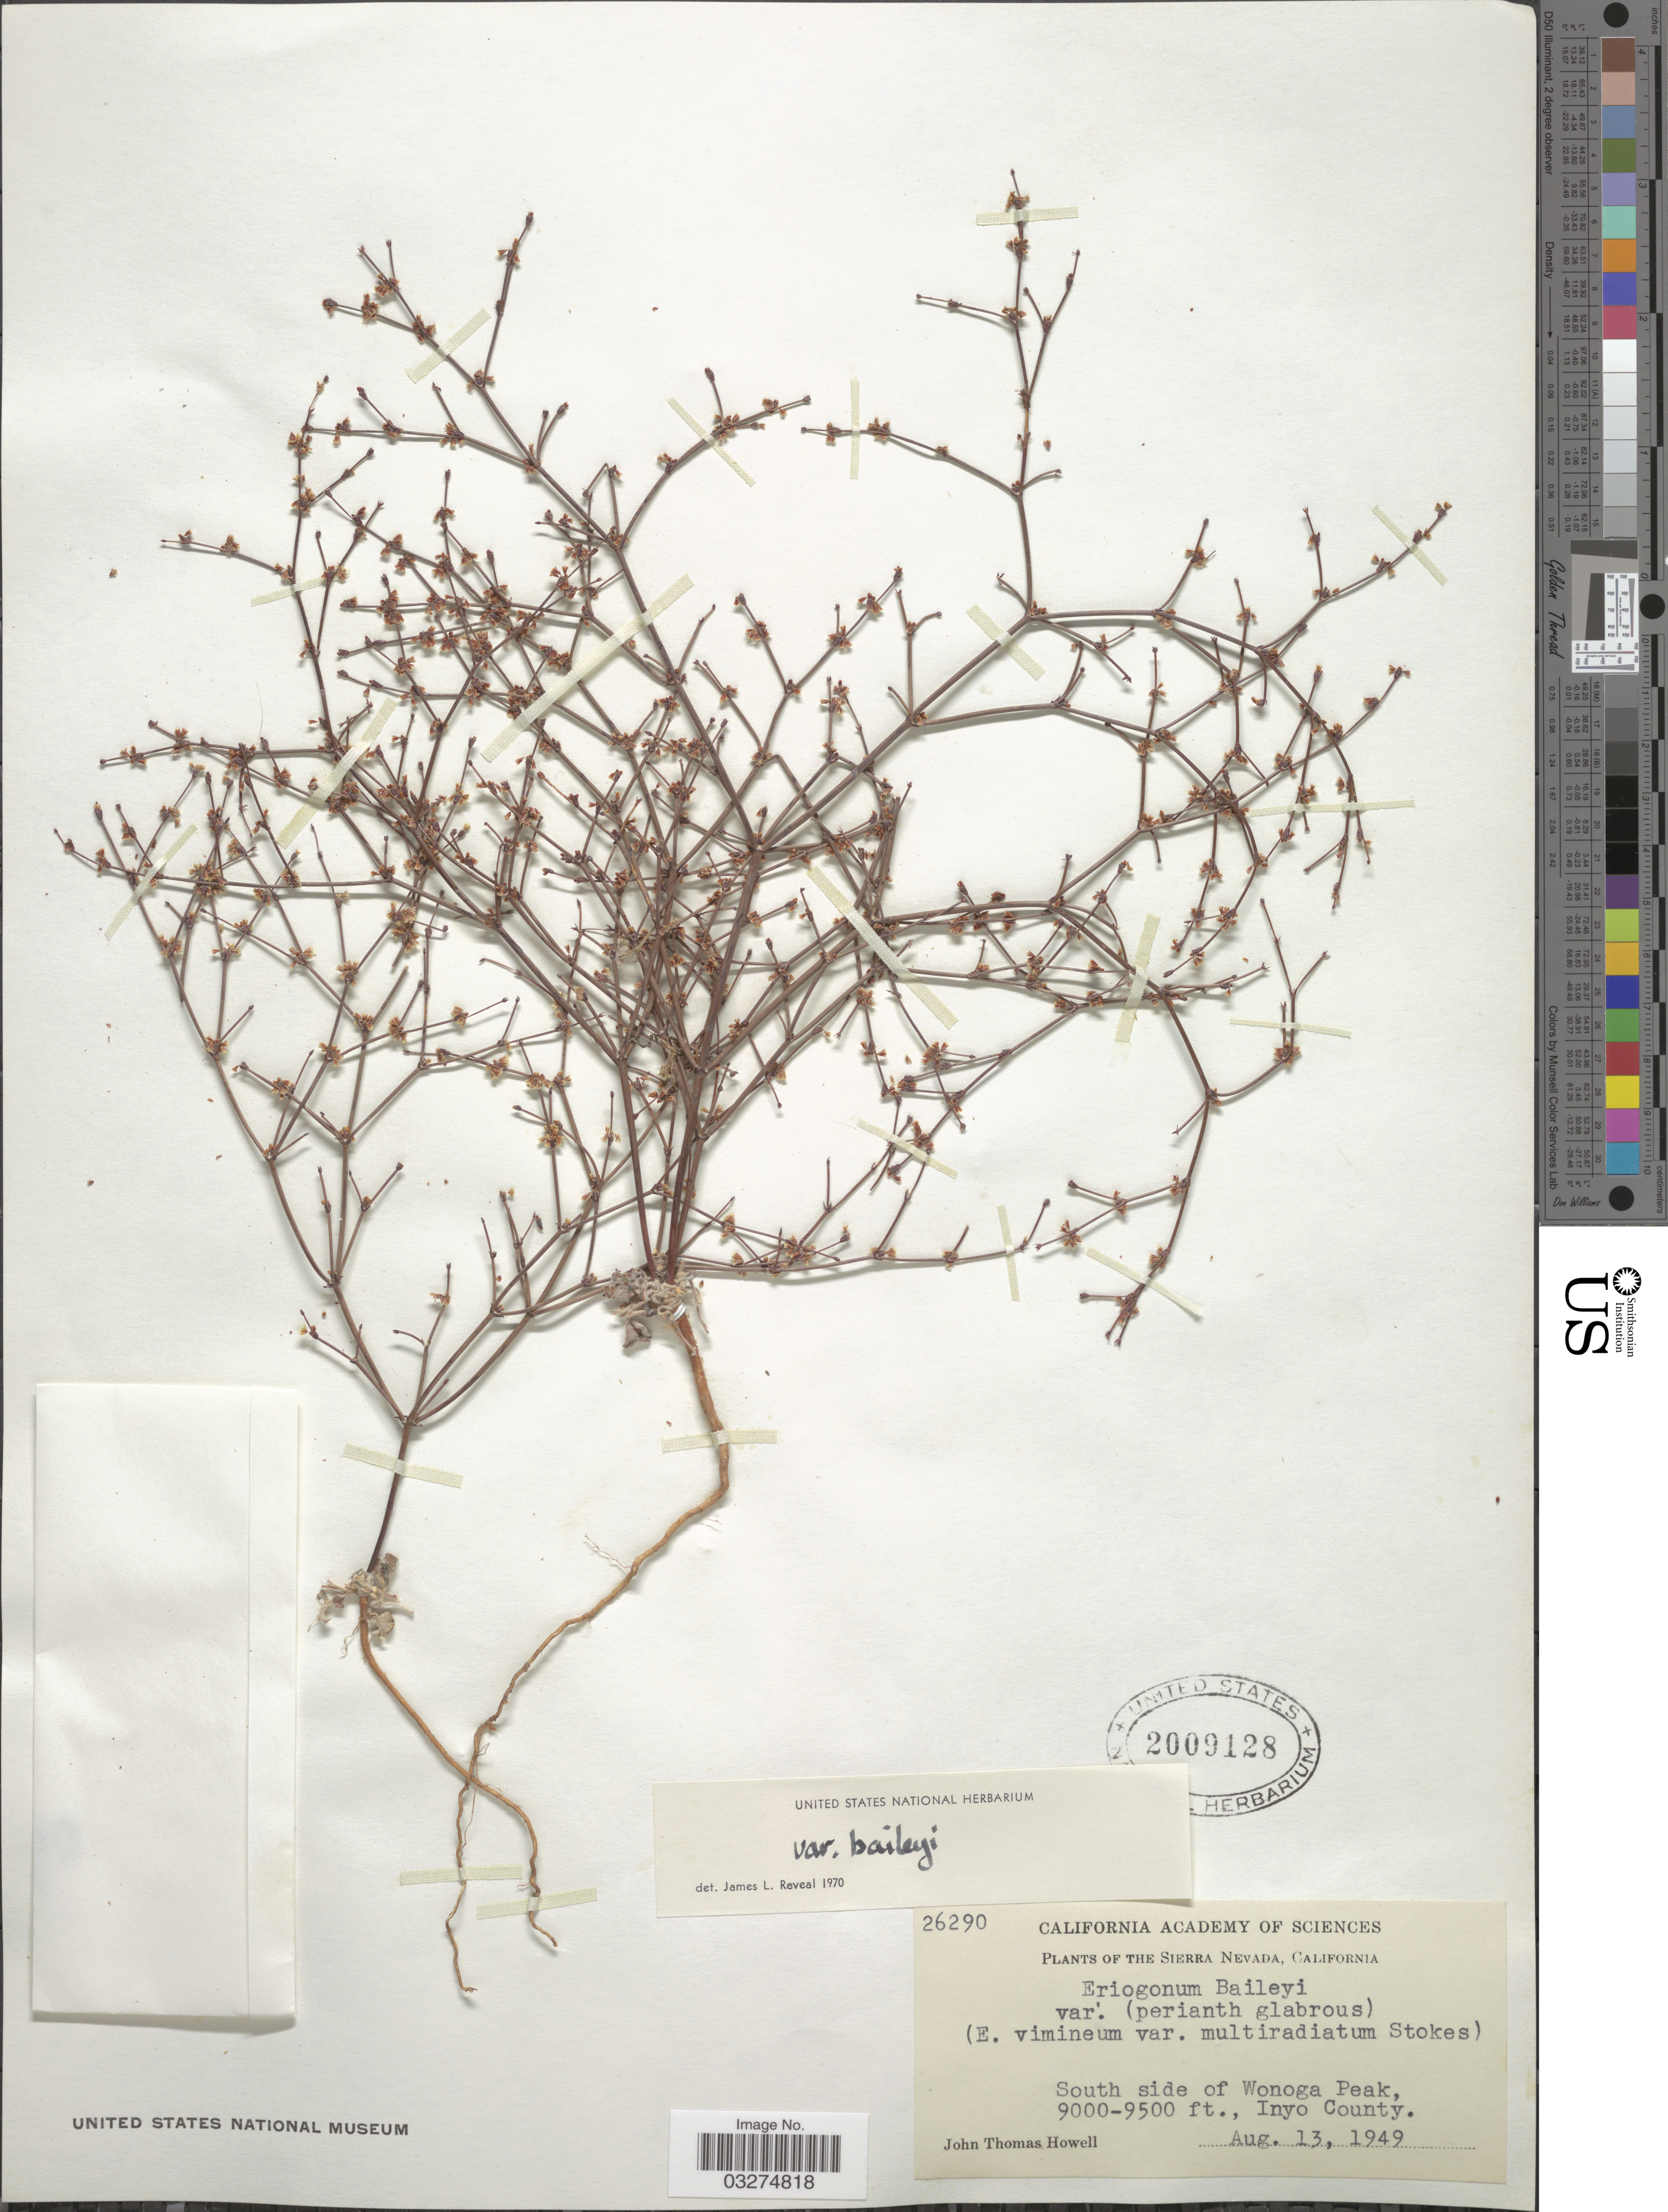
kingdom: Plantae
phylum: Tracheophyta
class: Magnoliopsida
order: Caryophyllales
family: Polygonaceae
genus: Eriogonum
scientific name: Eriogonum baileyi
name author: S. Watson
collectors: J. T. Howell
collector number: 26290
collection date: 1949-08-13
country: United States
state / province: California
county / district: Inyo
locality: The Sierra Nevada. South side of Wonoga Peak. Inyo County.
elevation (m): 2743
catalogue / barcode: US 2009128